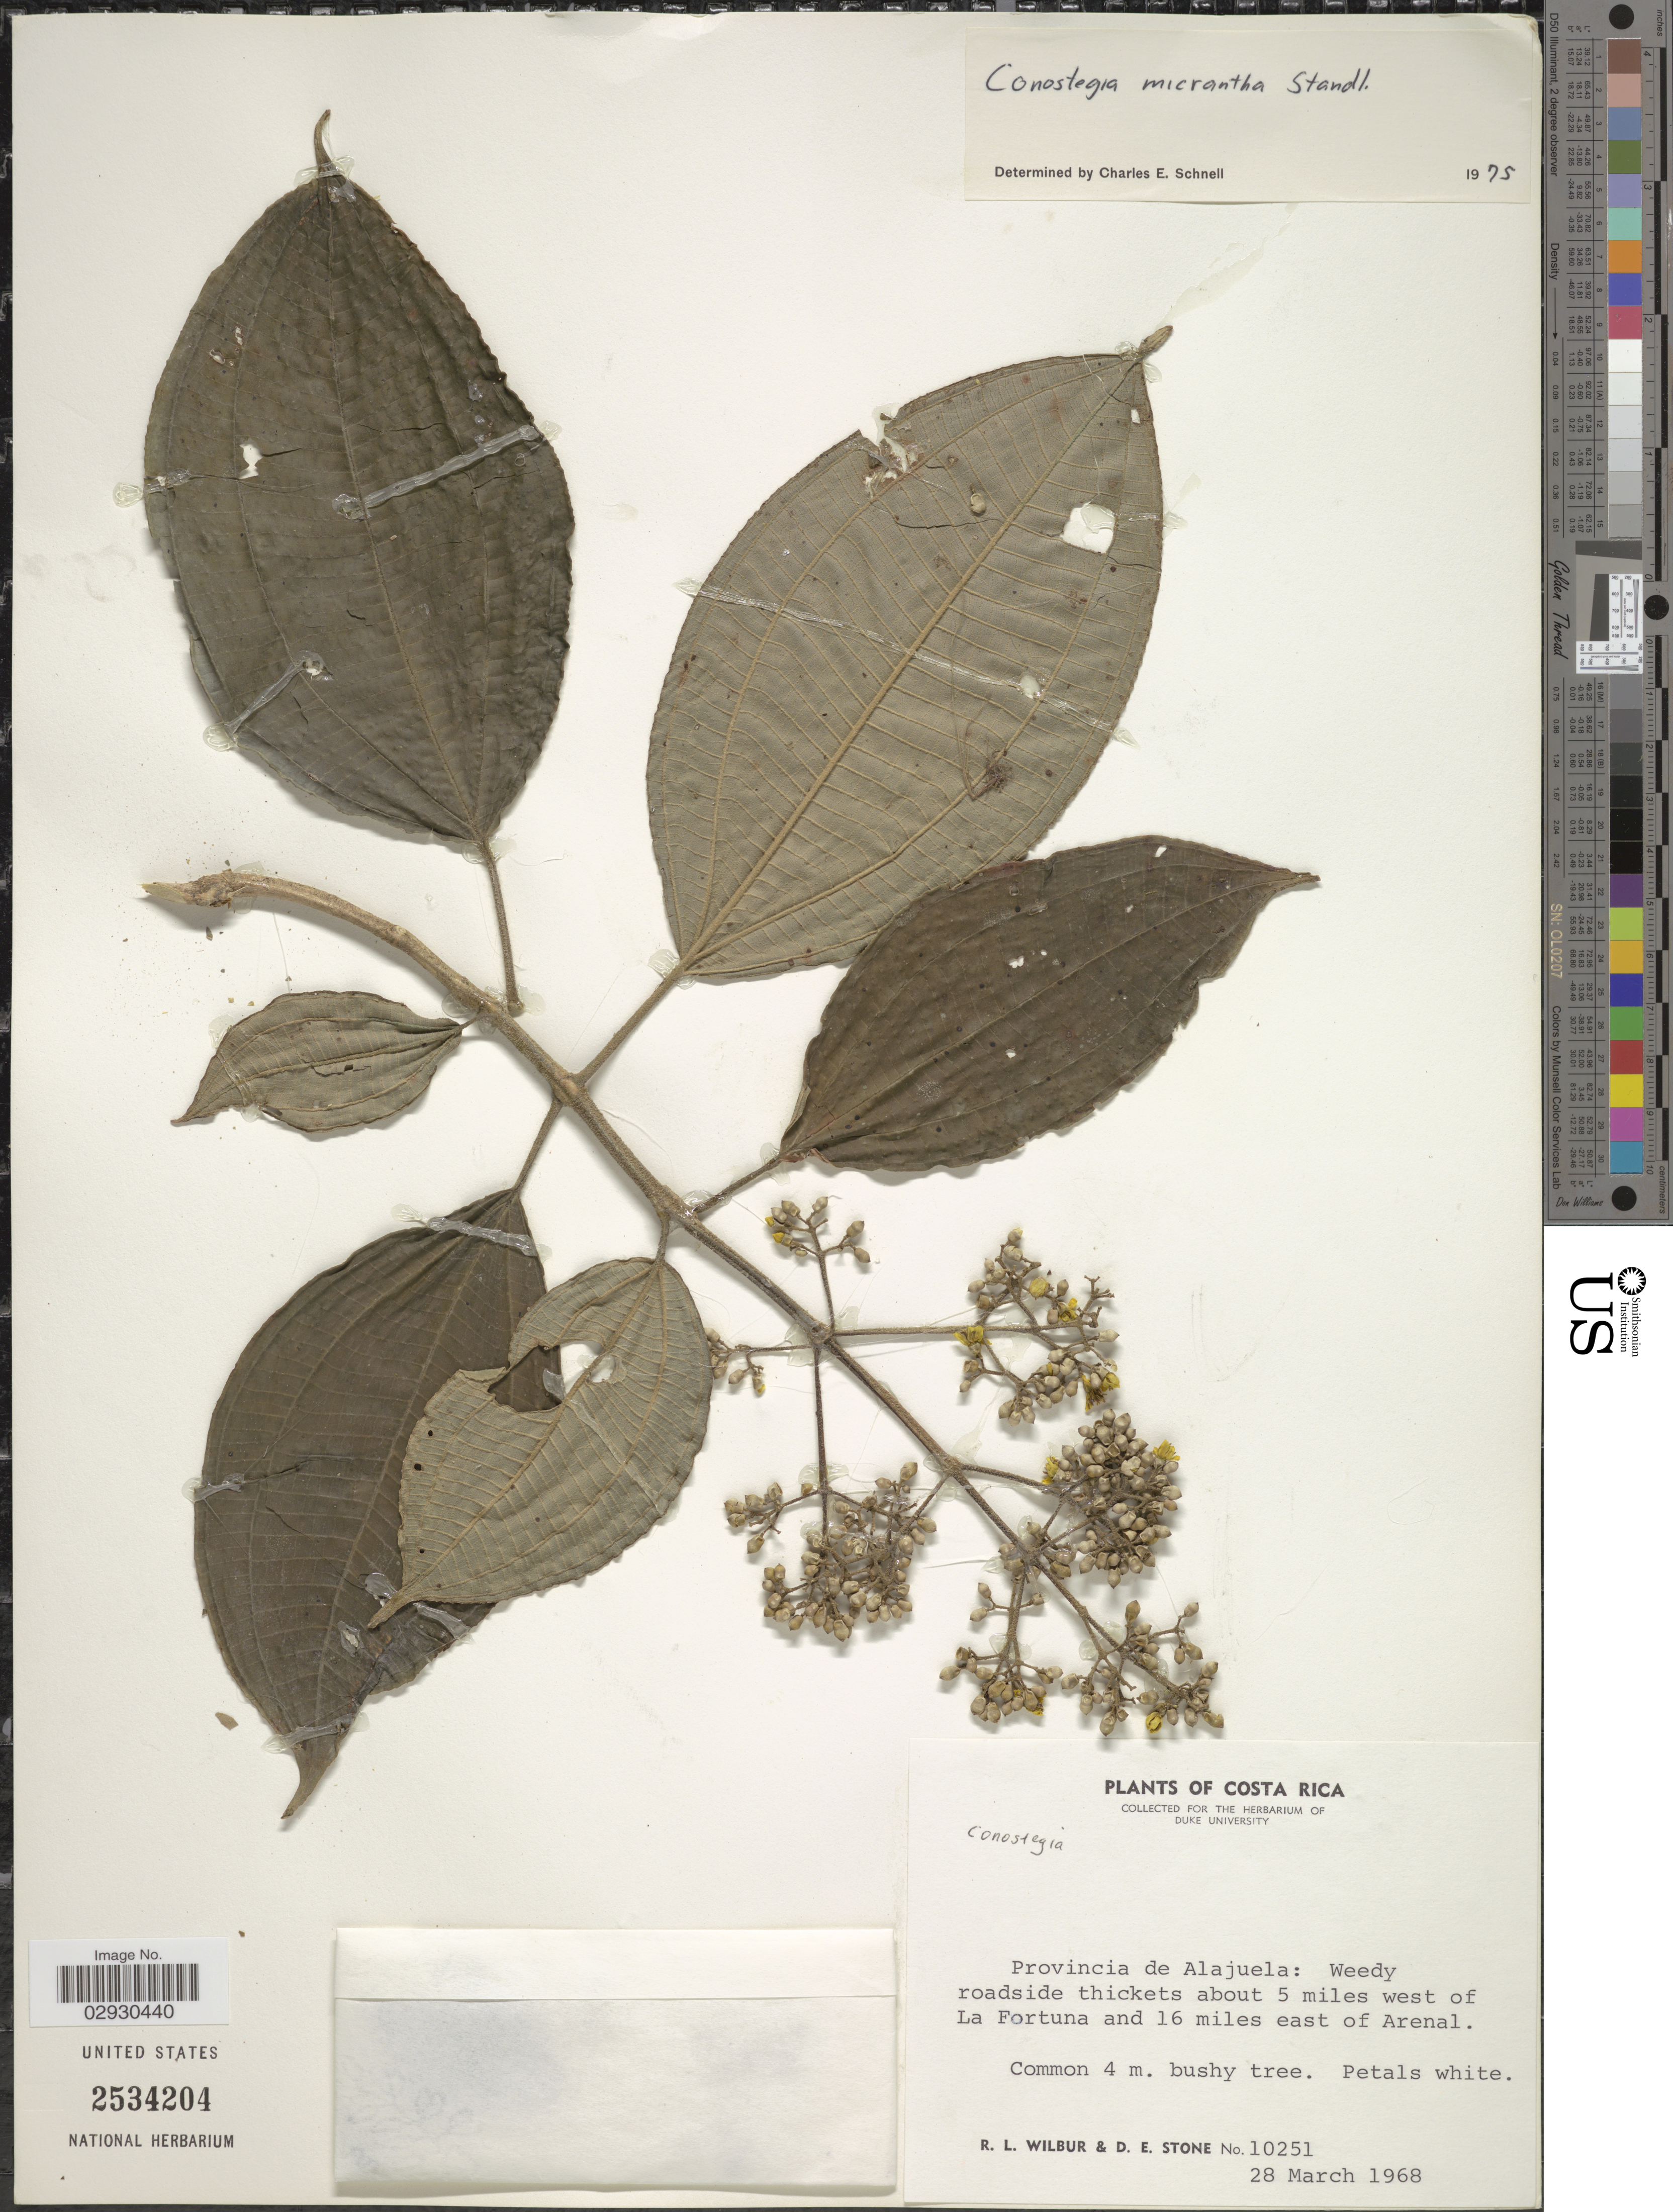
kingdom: Plantae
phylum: Tracheophyta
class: Magnoliopsida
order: Myrtales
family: Melastomataceae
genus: Conostegia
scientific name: Conostegia micrantha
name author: Standl.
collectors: R. L. Wilbur & D. E. Stone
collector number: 10251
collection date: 1968-03-28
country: Costa Rica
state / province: Alajuela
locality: Provincia de Alajuela: Weedy roadside thickets about 5 miles west of La Fortuna and 16 miles east of Arenal.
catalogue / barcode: US 2534204